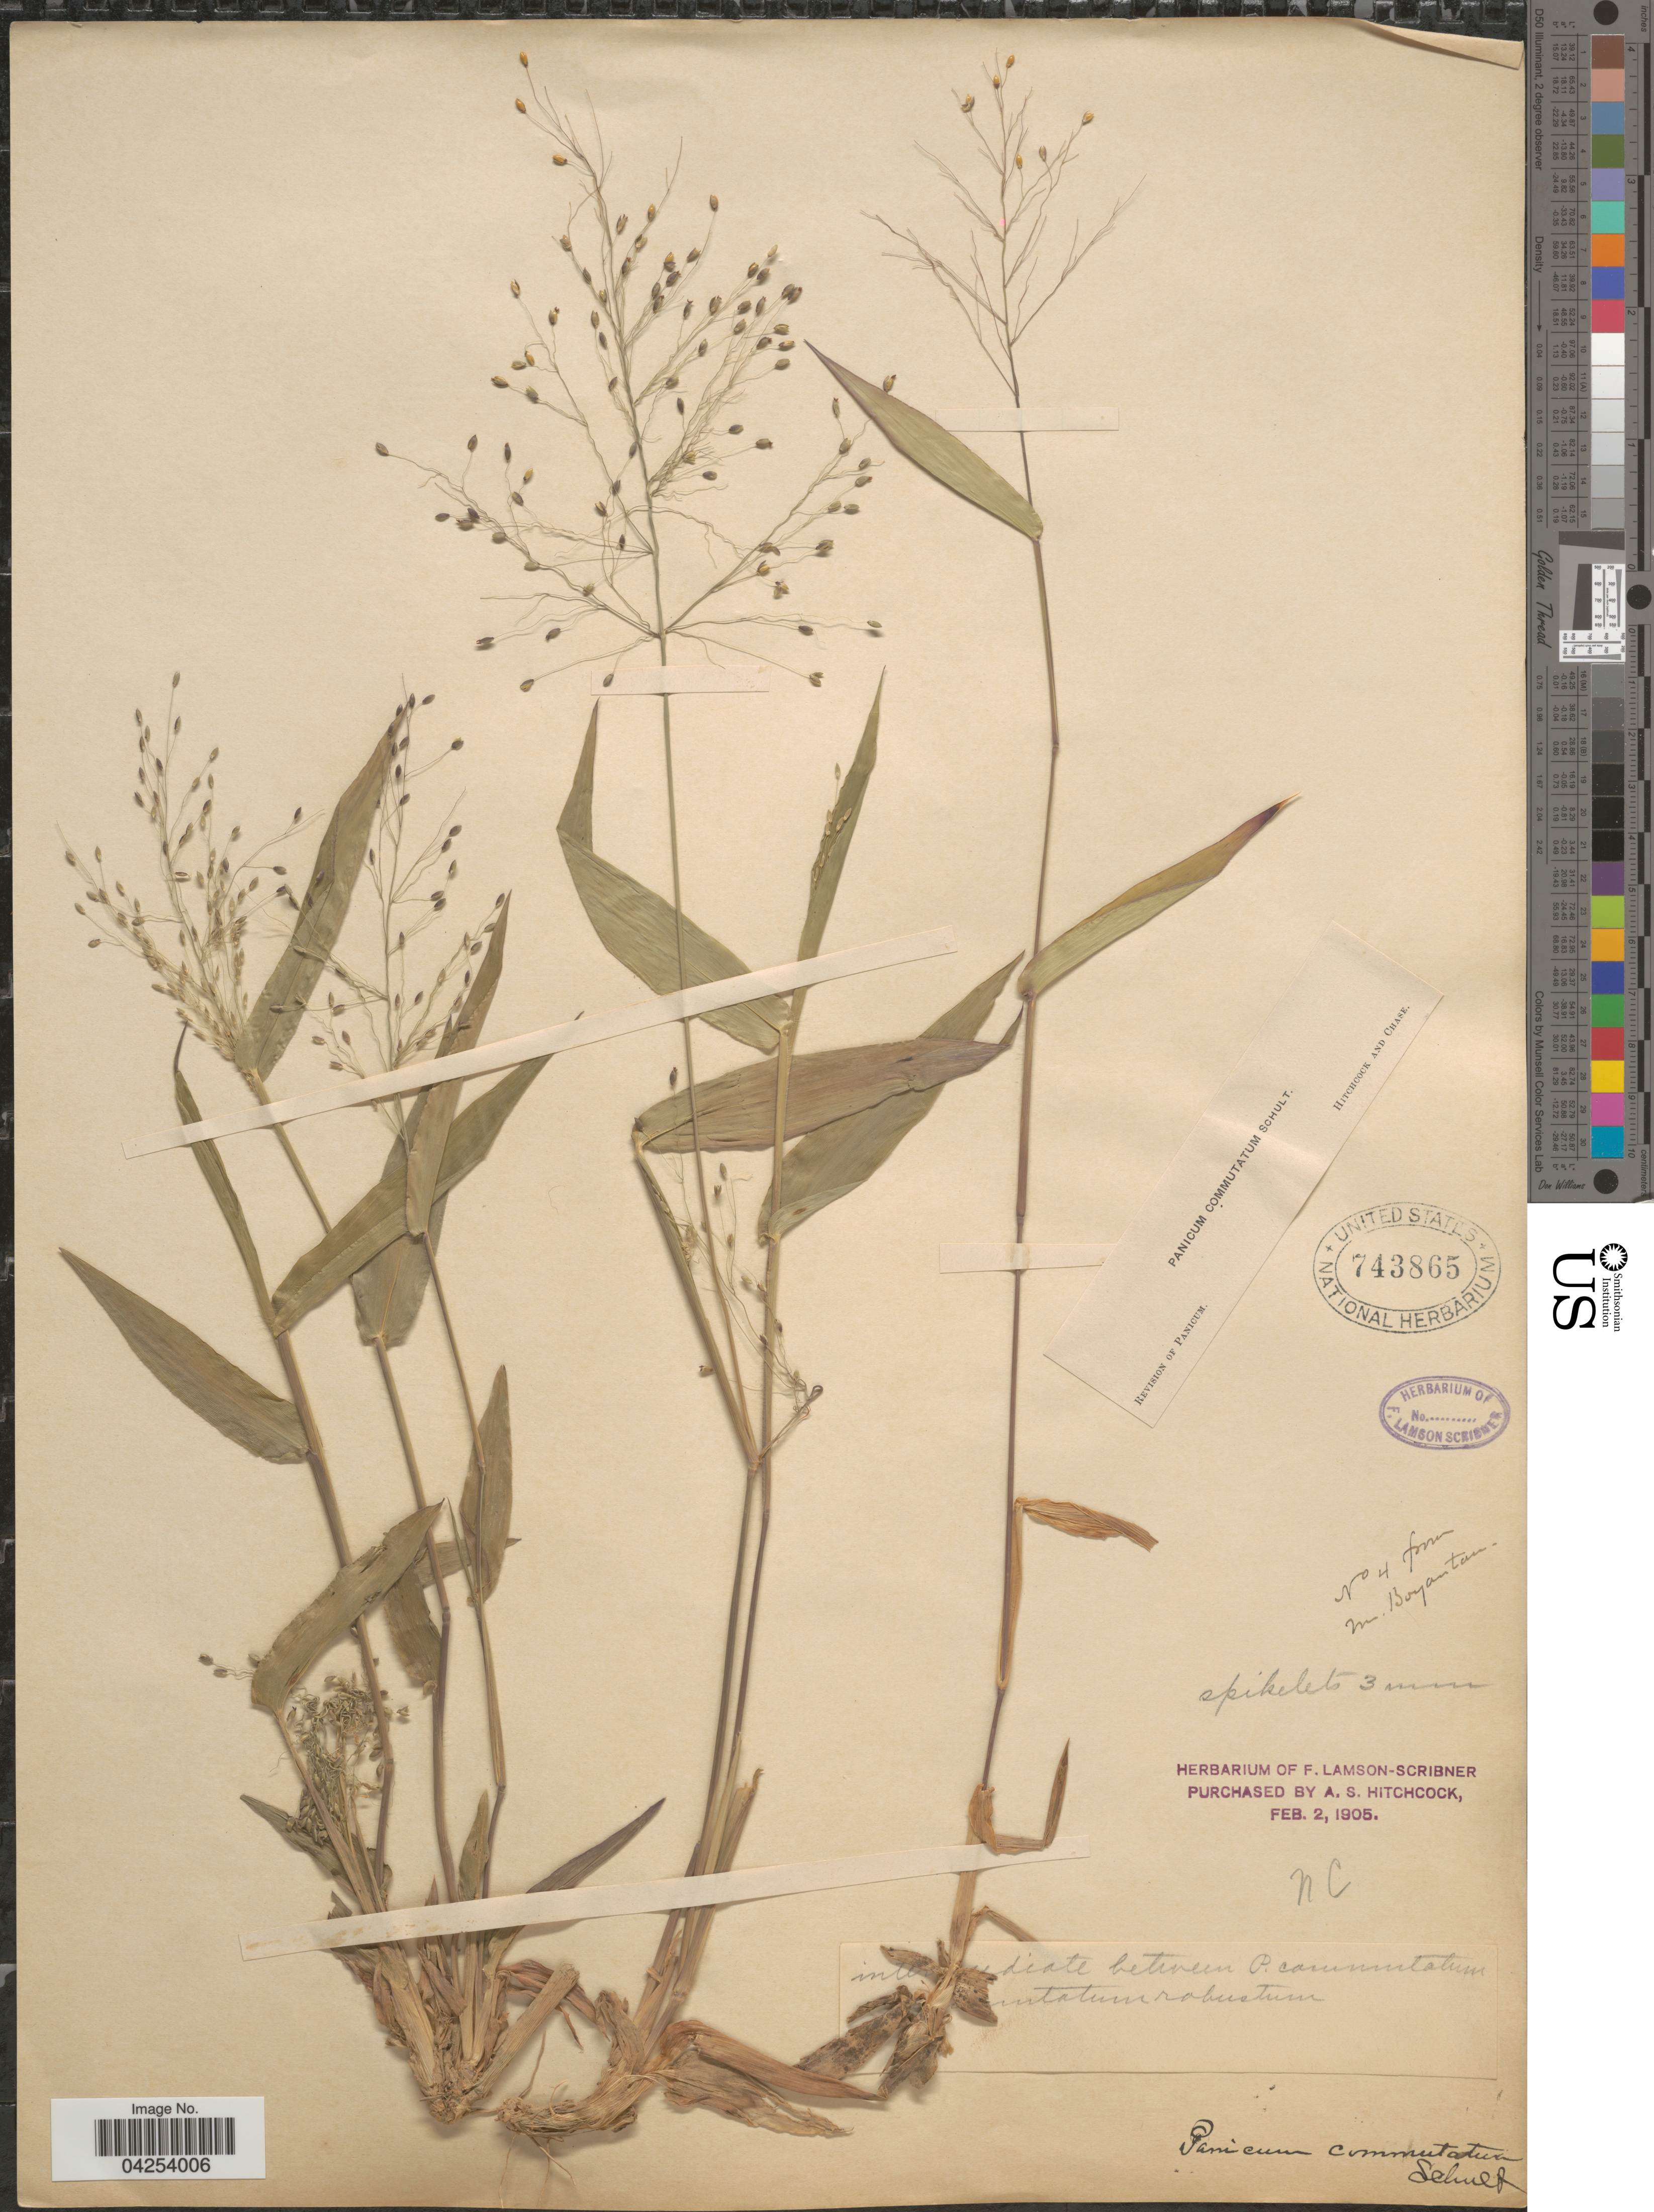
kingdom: Plantae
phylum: Tracheophyta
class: Liliopsida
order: Poales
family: Poaceae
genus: Dichanthelium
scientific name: Dichanthelium commutatum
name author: (Schult.) Gould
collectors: ex herb. F. Lamson Scribner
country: United States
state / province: North Carolina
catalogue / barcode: US 743865